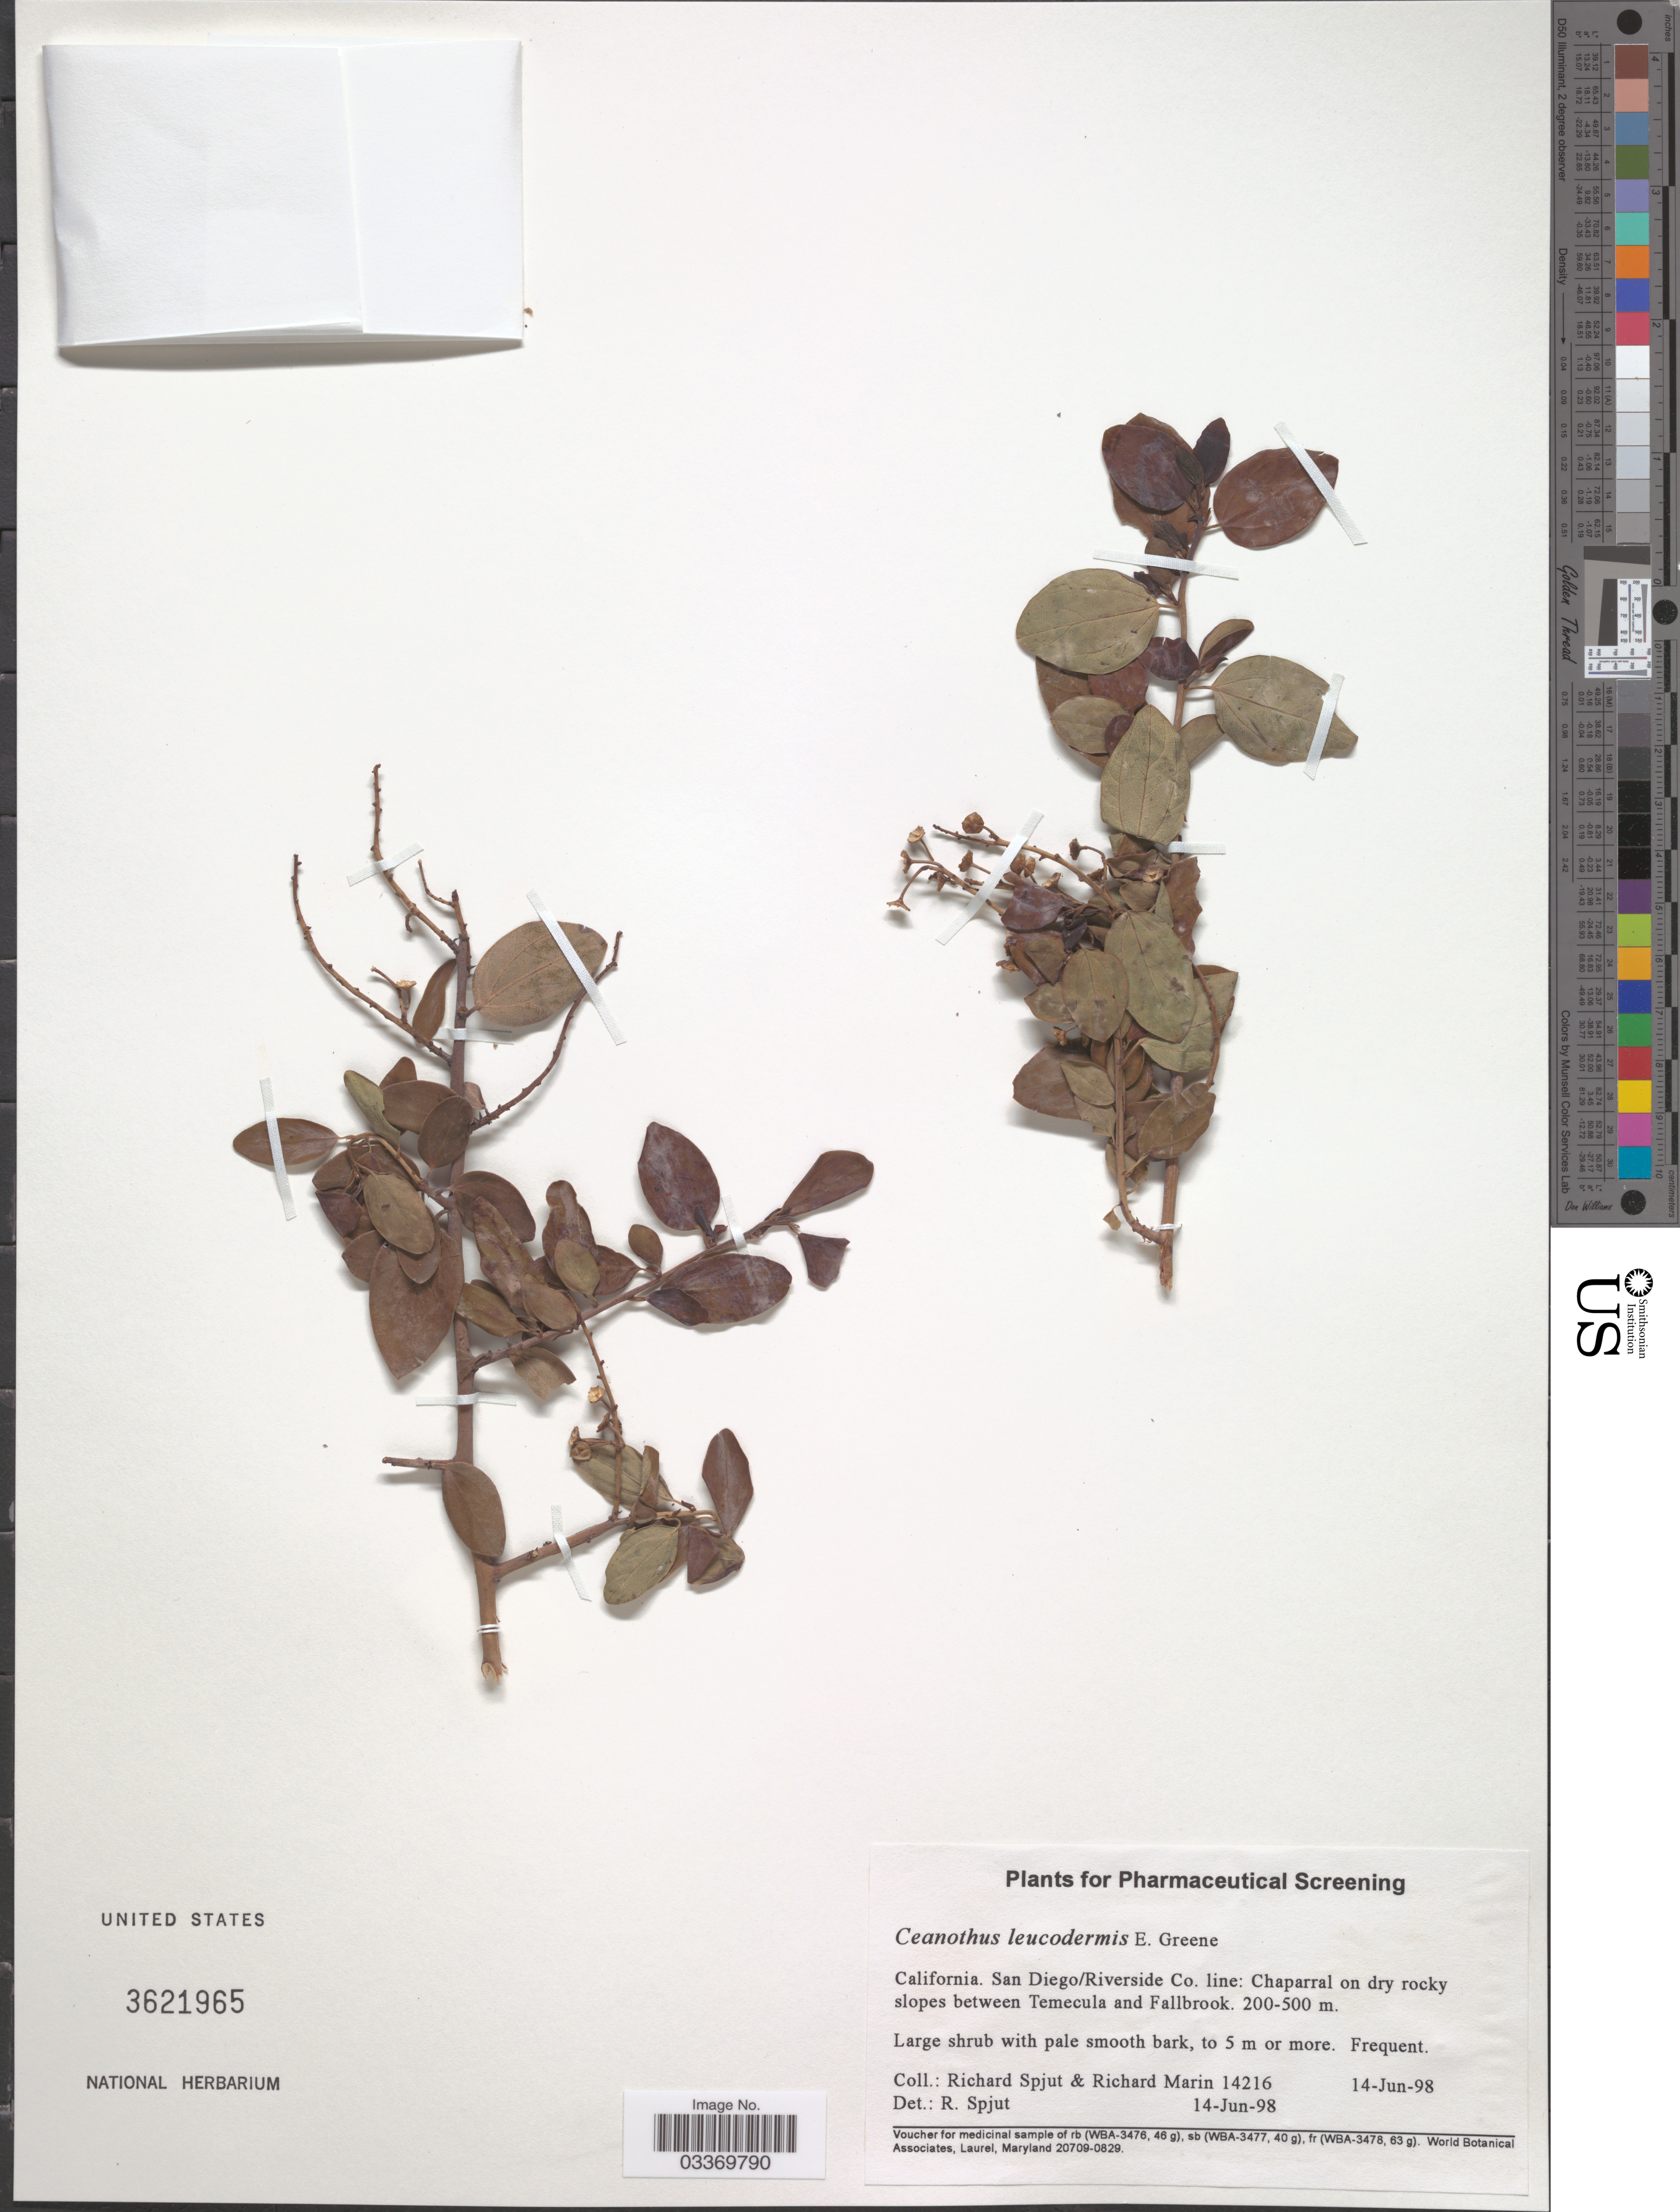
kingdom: Plantae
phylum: Tracheophyta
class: Magnoliopsida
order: Rosales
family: Rhamnaceae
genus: Ceanothus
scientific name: Ceanothus leucodermis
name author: Greene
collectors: R. Spjut & R. Marin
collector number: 14216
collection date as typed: Transcribed d/m/y: 14/6/98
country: United States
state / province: California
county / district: San Diego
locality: San Diego/Riverside Co. line: Chaparral on dry rocky slopes between Temecula and Fallbrook.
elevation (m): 200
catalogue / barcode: US 3621965